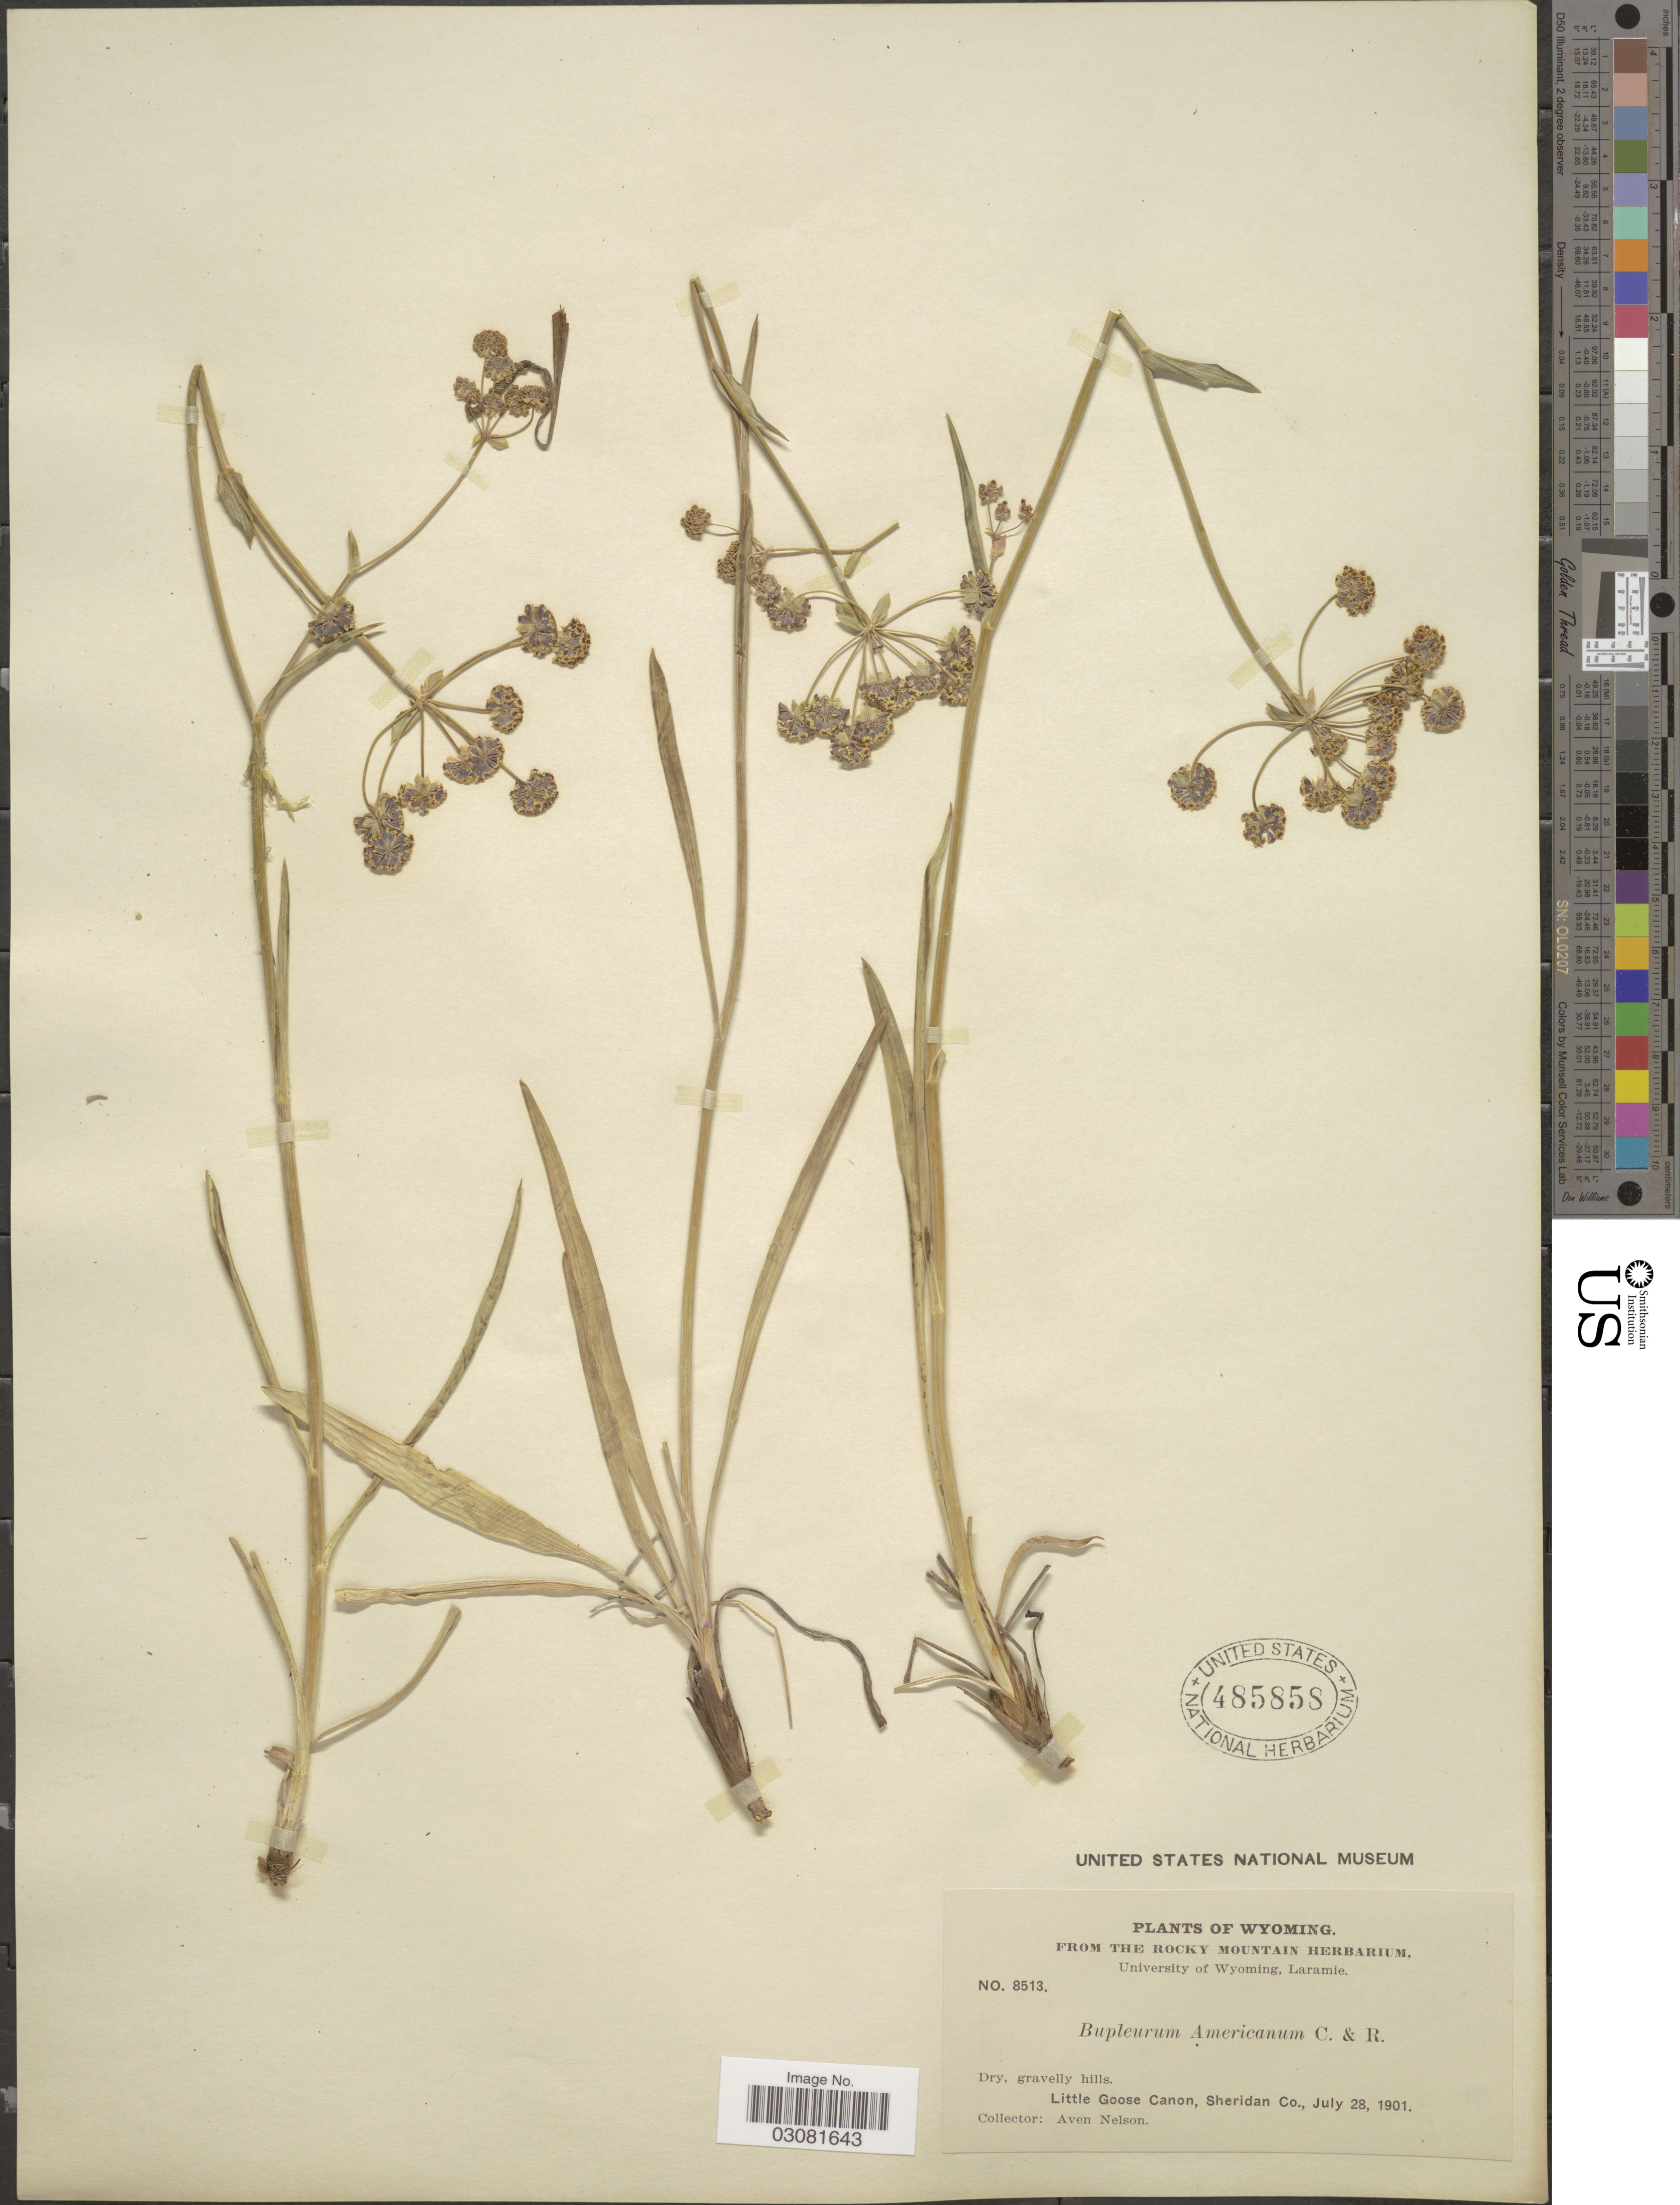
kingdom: Plantae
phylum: Tracheophyta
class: Magnoliopsida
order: Apiales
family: Apiaceae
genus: Bupleurum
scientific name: Bupleurum americanum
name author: J.M. Coult. & Rose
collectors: A. Nelson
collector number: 8513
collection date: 1901-07-28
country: United States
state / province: Wyoming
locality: Little Goose Canon, Sheridan Co.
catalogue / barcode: US 485858